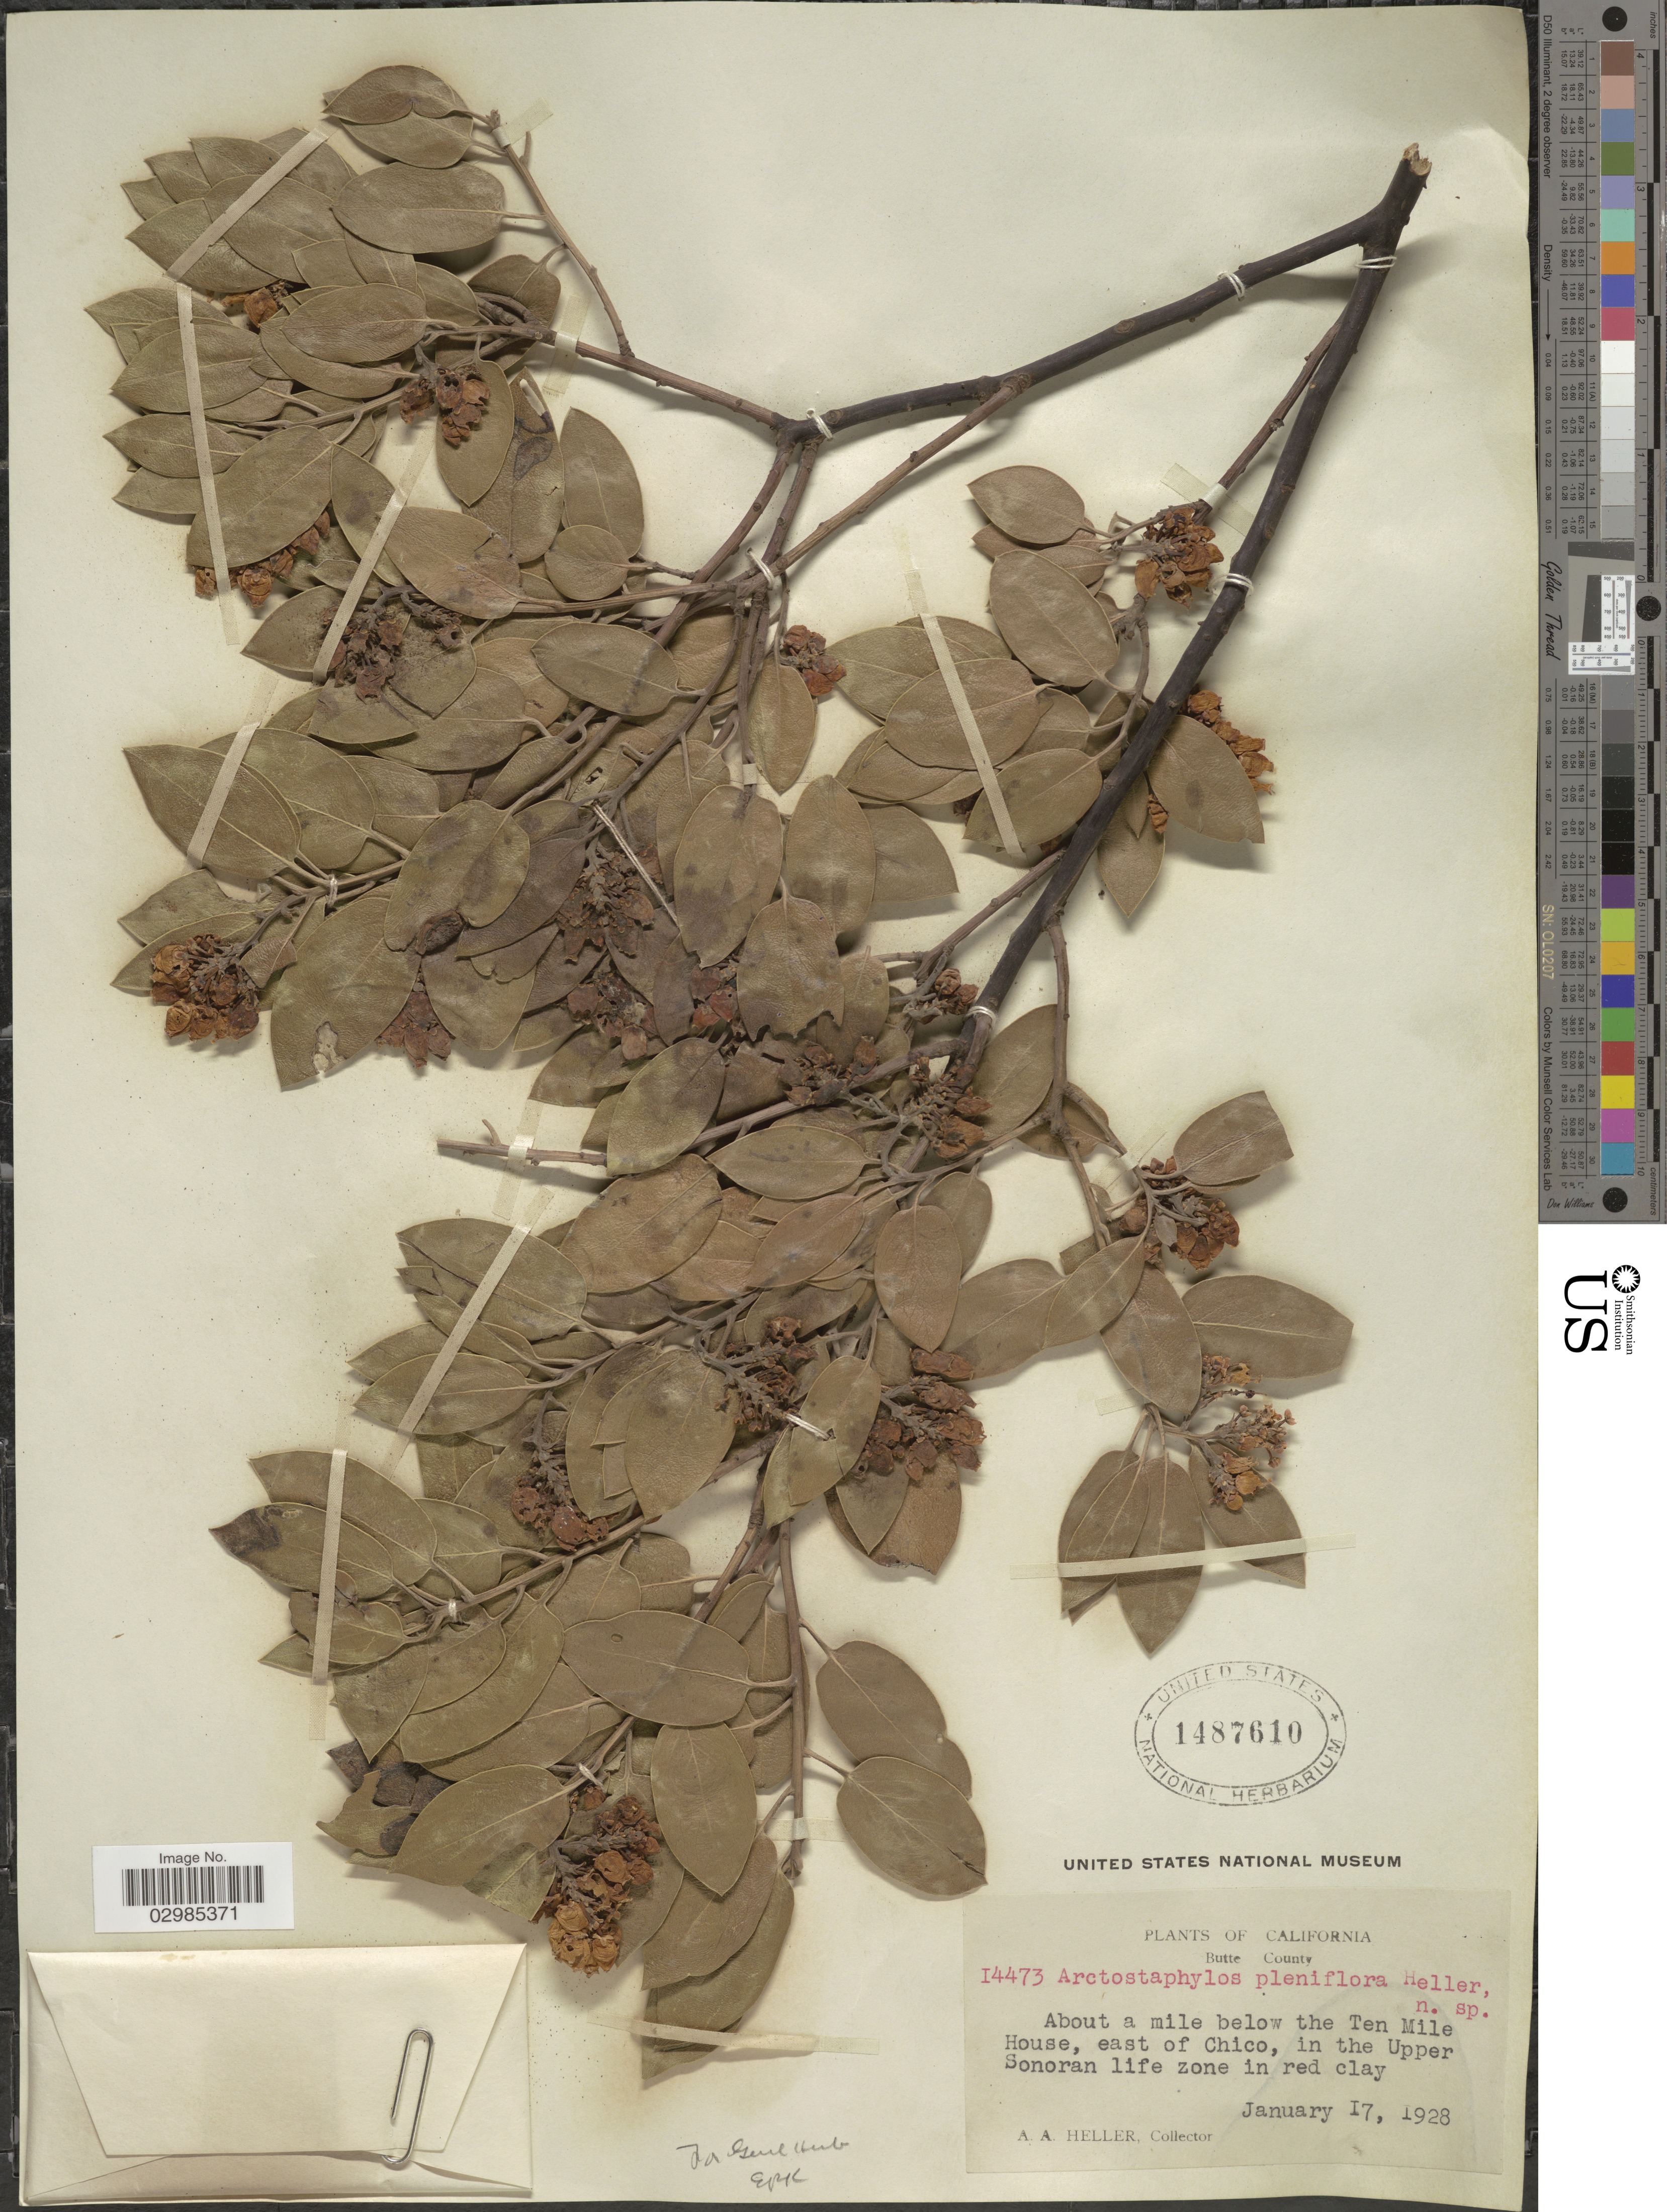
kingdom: Plantae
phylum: Tracheophyta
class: Magnoliopsida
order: Ericales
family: Ericaceae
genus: Arctostaphylos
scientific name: Arctostaphylos cratericola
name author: (Donn. Sm.) Donn. Sm.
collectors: A. A. Heller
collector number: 14473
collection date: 1928-01-17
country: United States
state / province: California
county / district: Butte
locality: Butte County. About a mile below the Ten Mile House, east of Chico, in the Upper Sonoran life zone.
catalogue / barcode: US 1487610